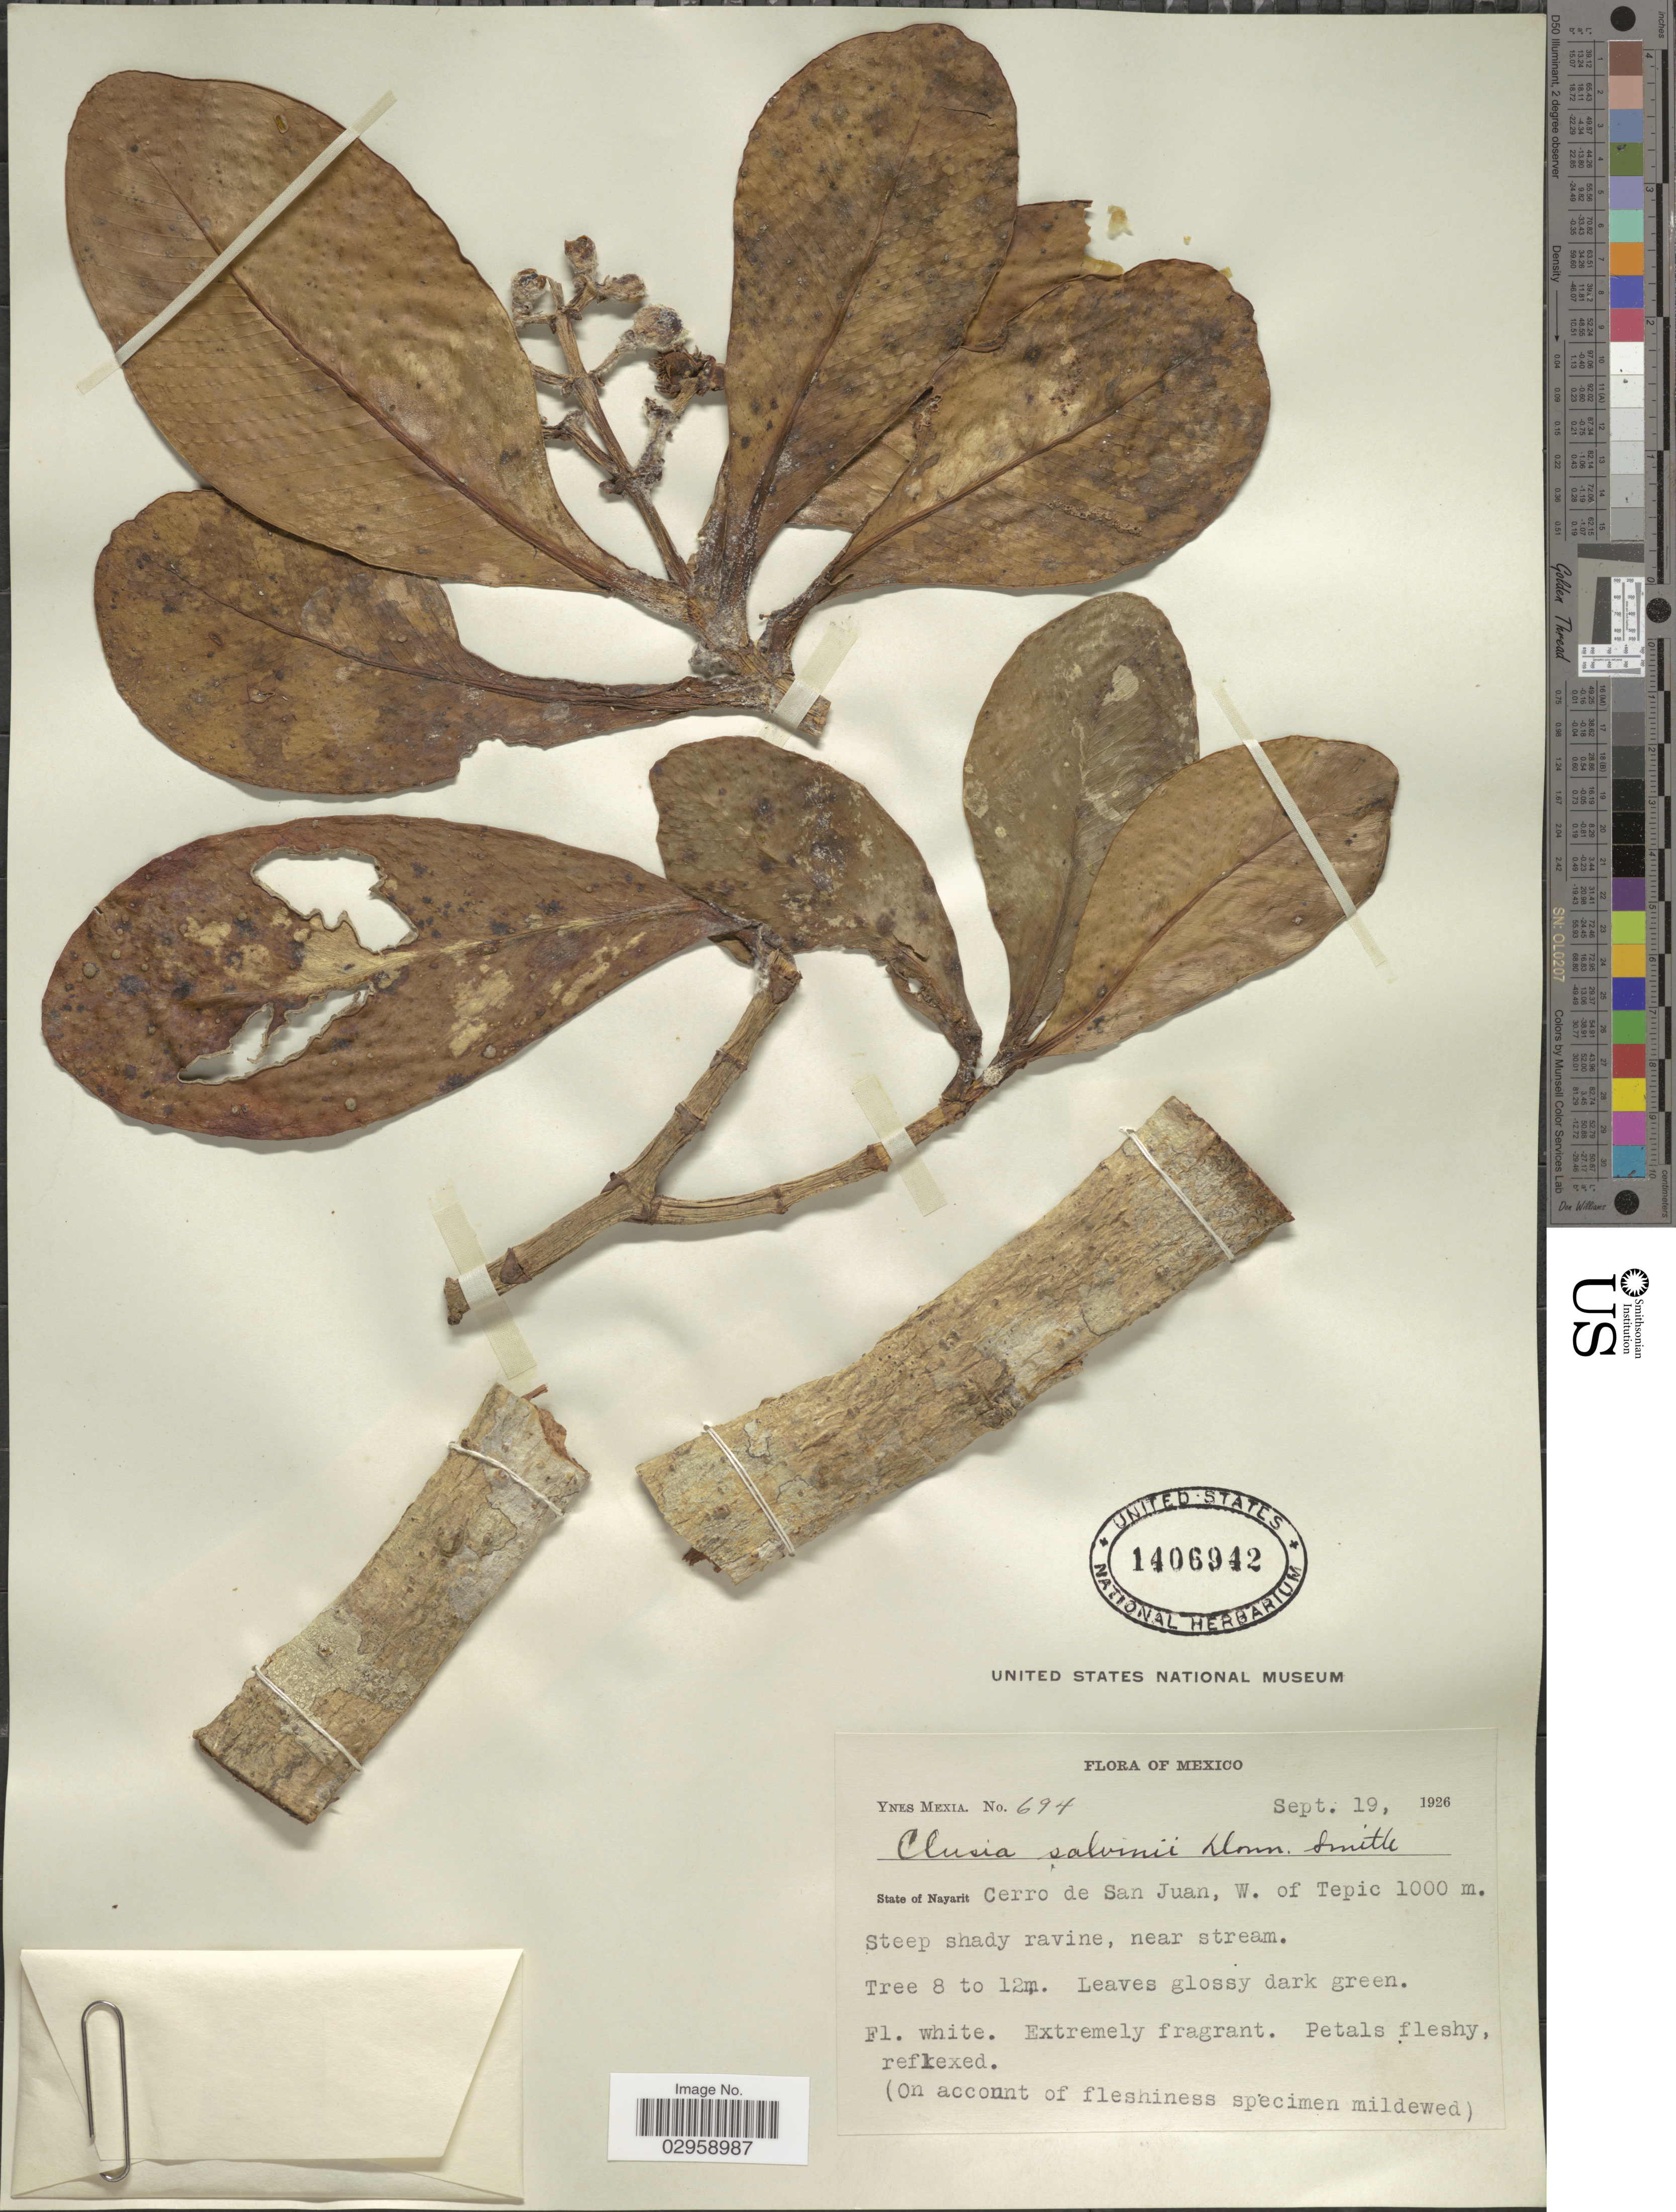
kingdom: Plantae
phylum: Tracheophyta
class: Magnoliopsida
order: Malpighiales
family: Clusiaceae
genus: Clusia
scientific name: Clusia salvinii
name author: Donn. Sm.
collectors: Y. Mexia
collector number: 694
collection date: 1926-09-19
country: Mexico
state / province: Nayarit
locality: Cerro de San Juan, W. of Tepic.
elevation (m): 1000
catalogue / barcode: US 1406942